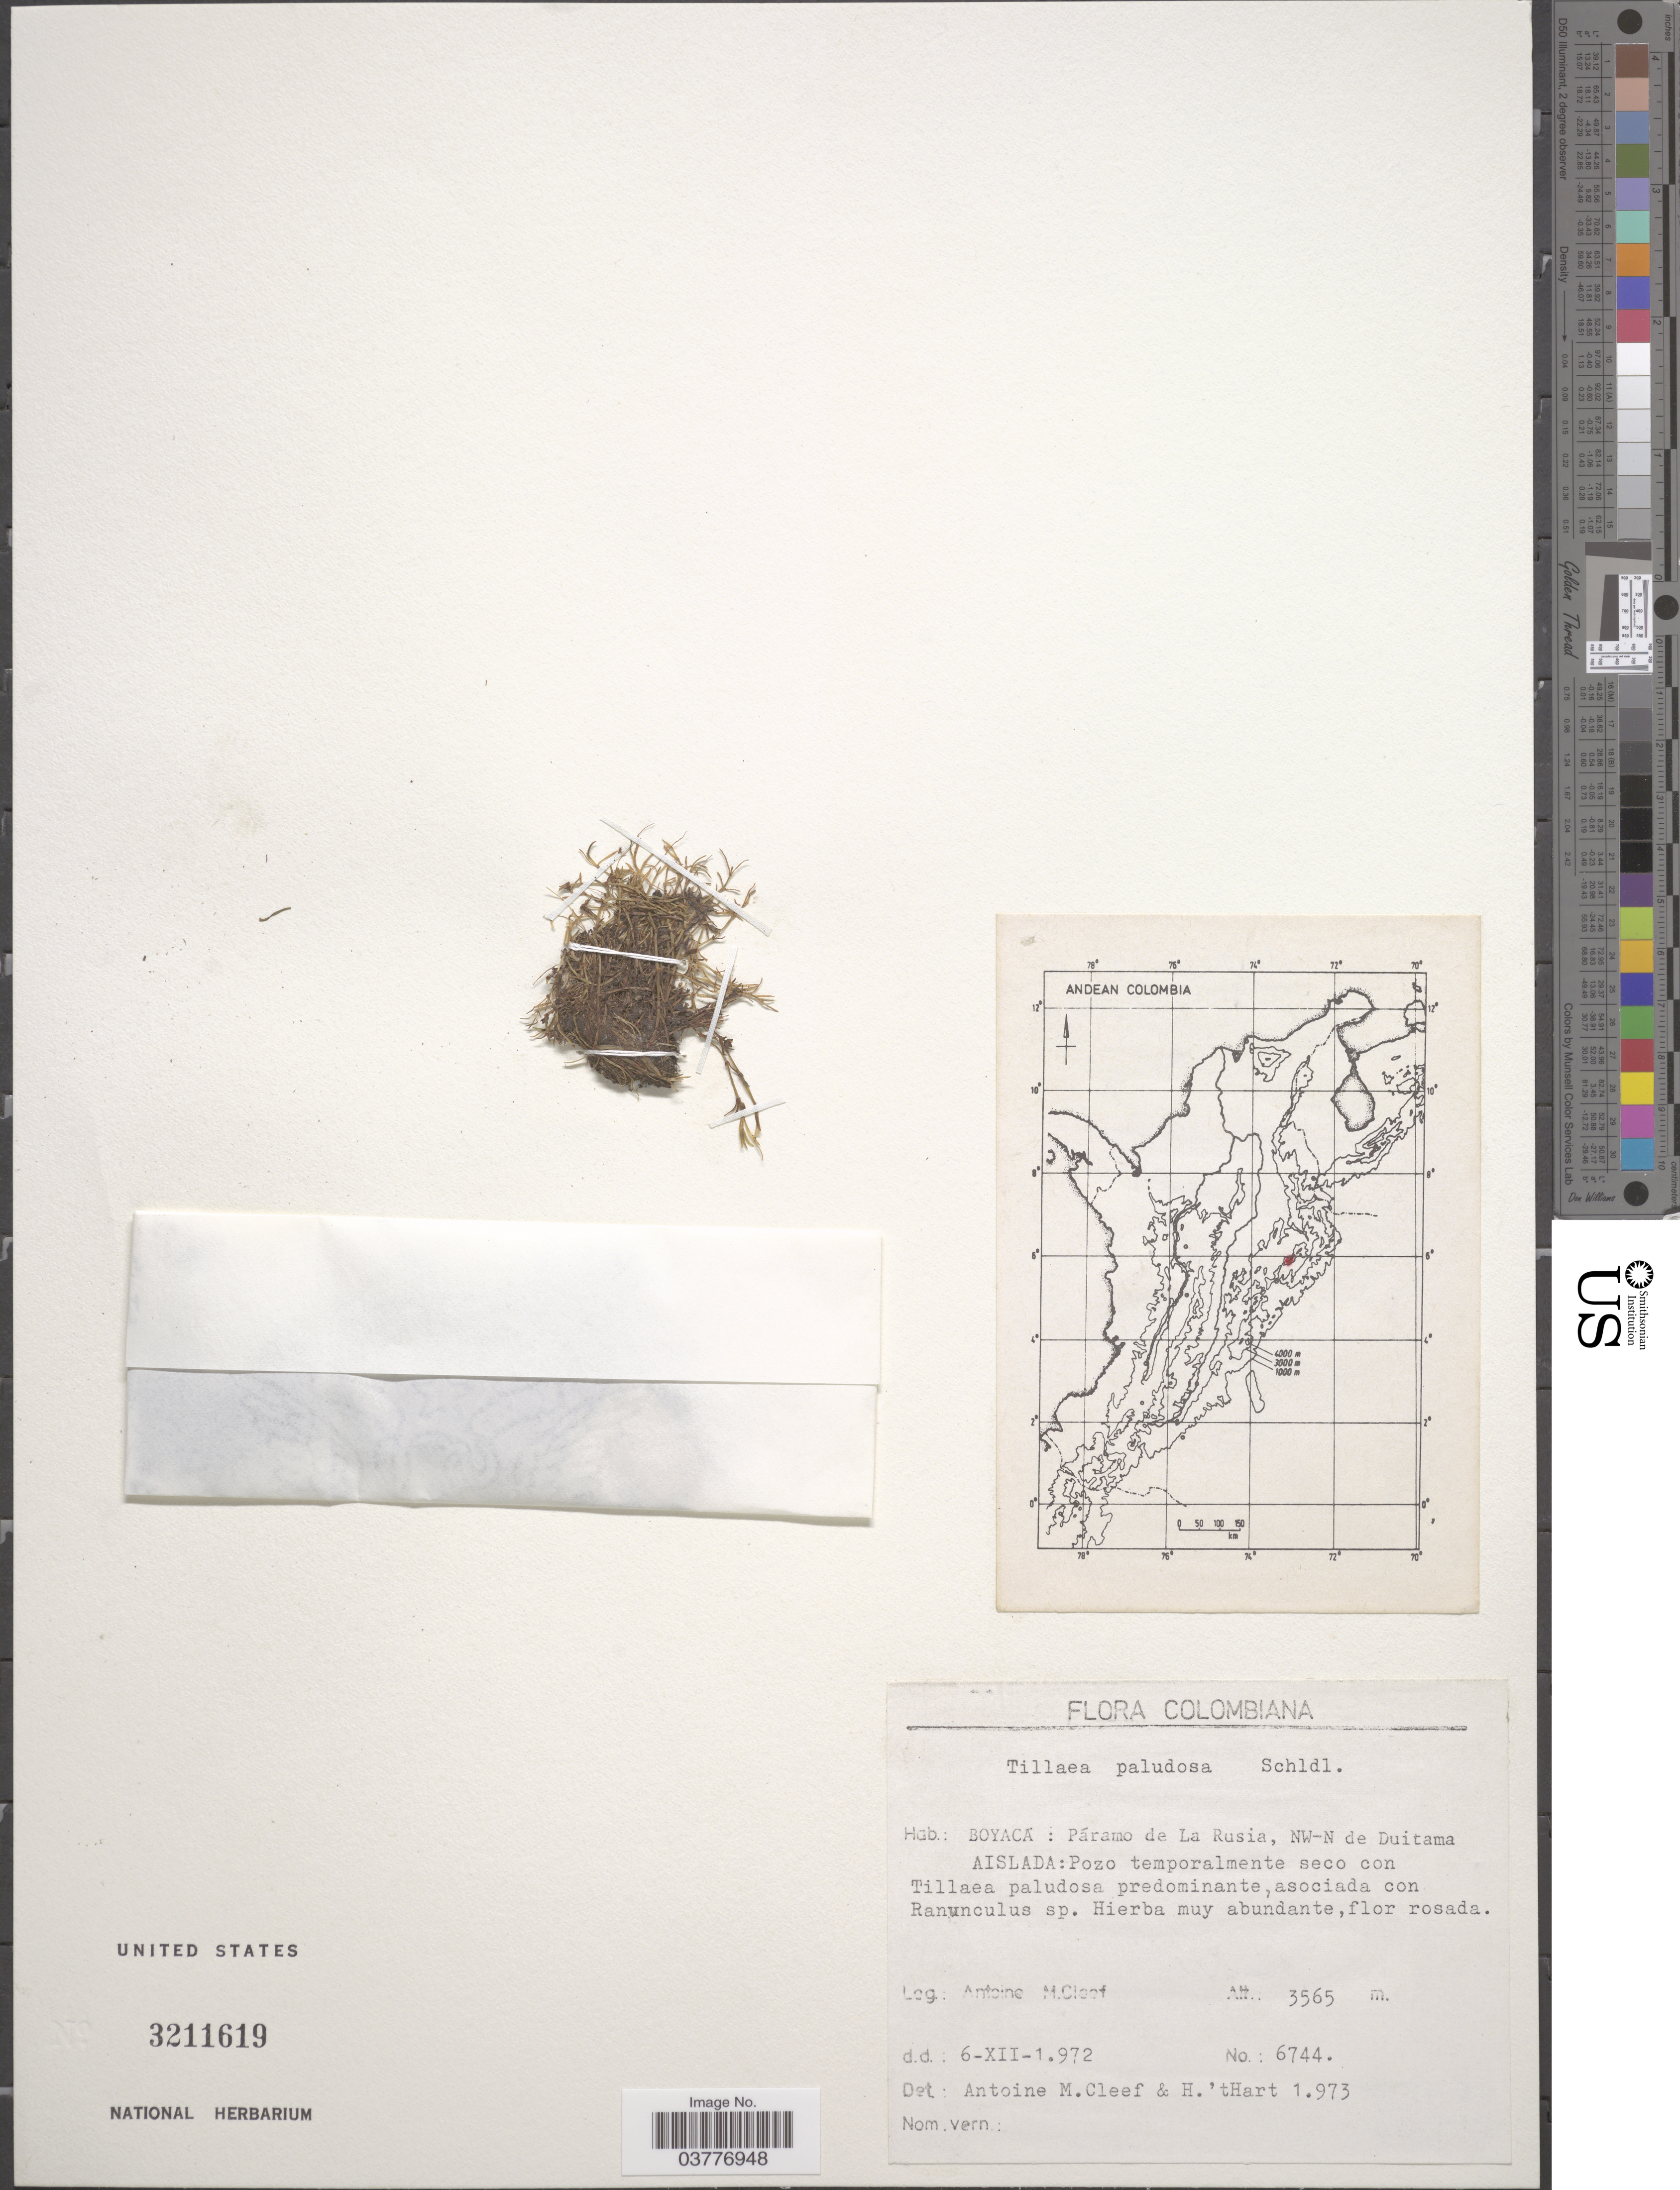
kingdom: Plantae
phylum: Tracheophyta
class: Magnoliopsida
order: Saxifragales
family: Crassulaceae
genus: Crassula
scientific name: Crassula peduncularis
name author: (Sm.) Cambess.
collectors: A. M. Cleef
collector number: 6744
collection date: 1972-12-06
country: Colombia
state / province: Boyacá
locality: Páramo de La Rusia, NW-N de Duitama.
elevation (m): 3565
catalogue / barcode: US 3211619